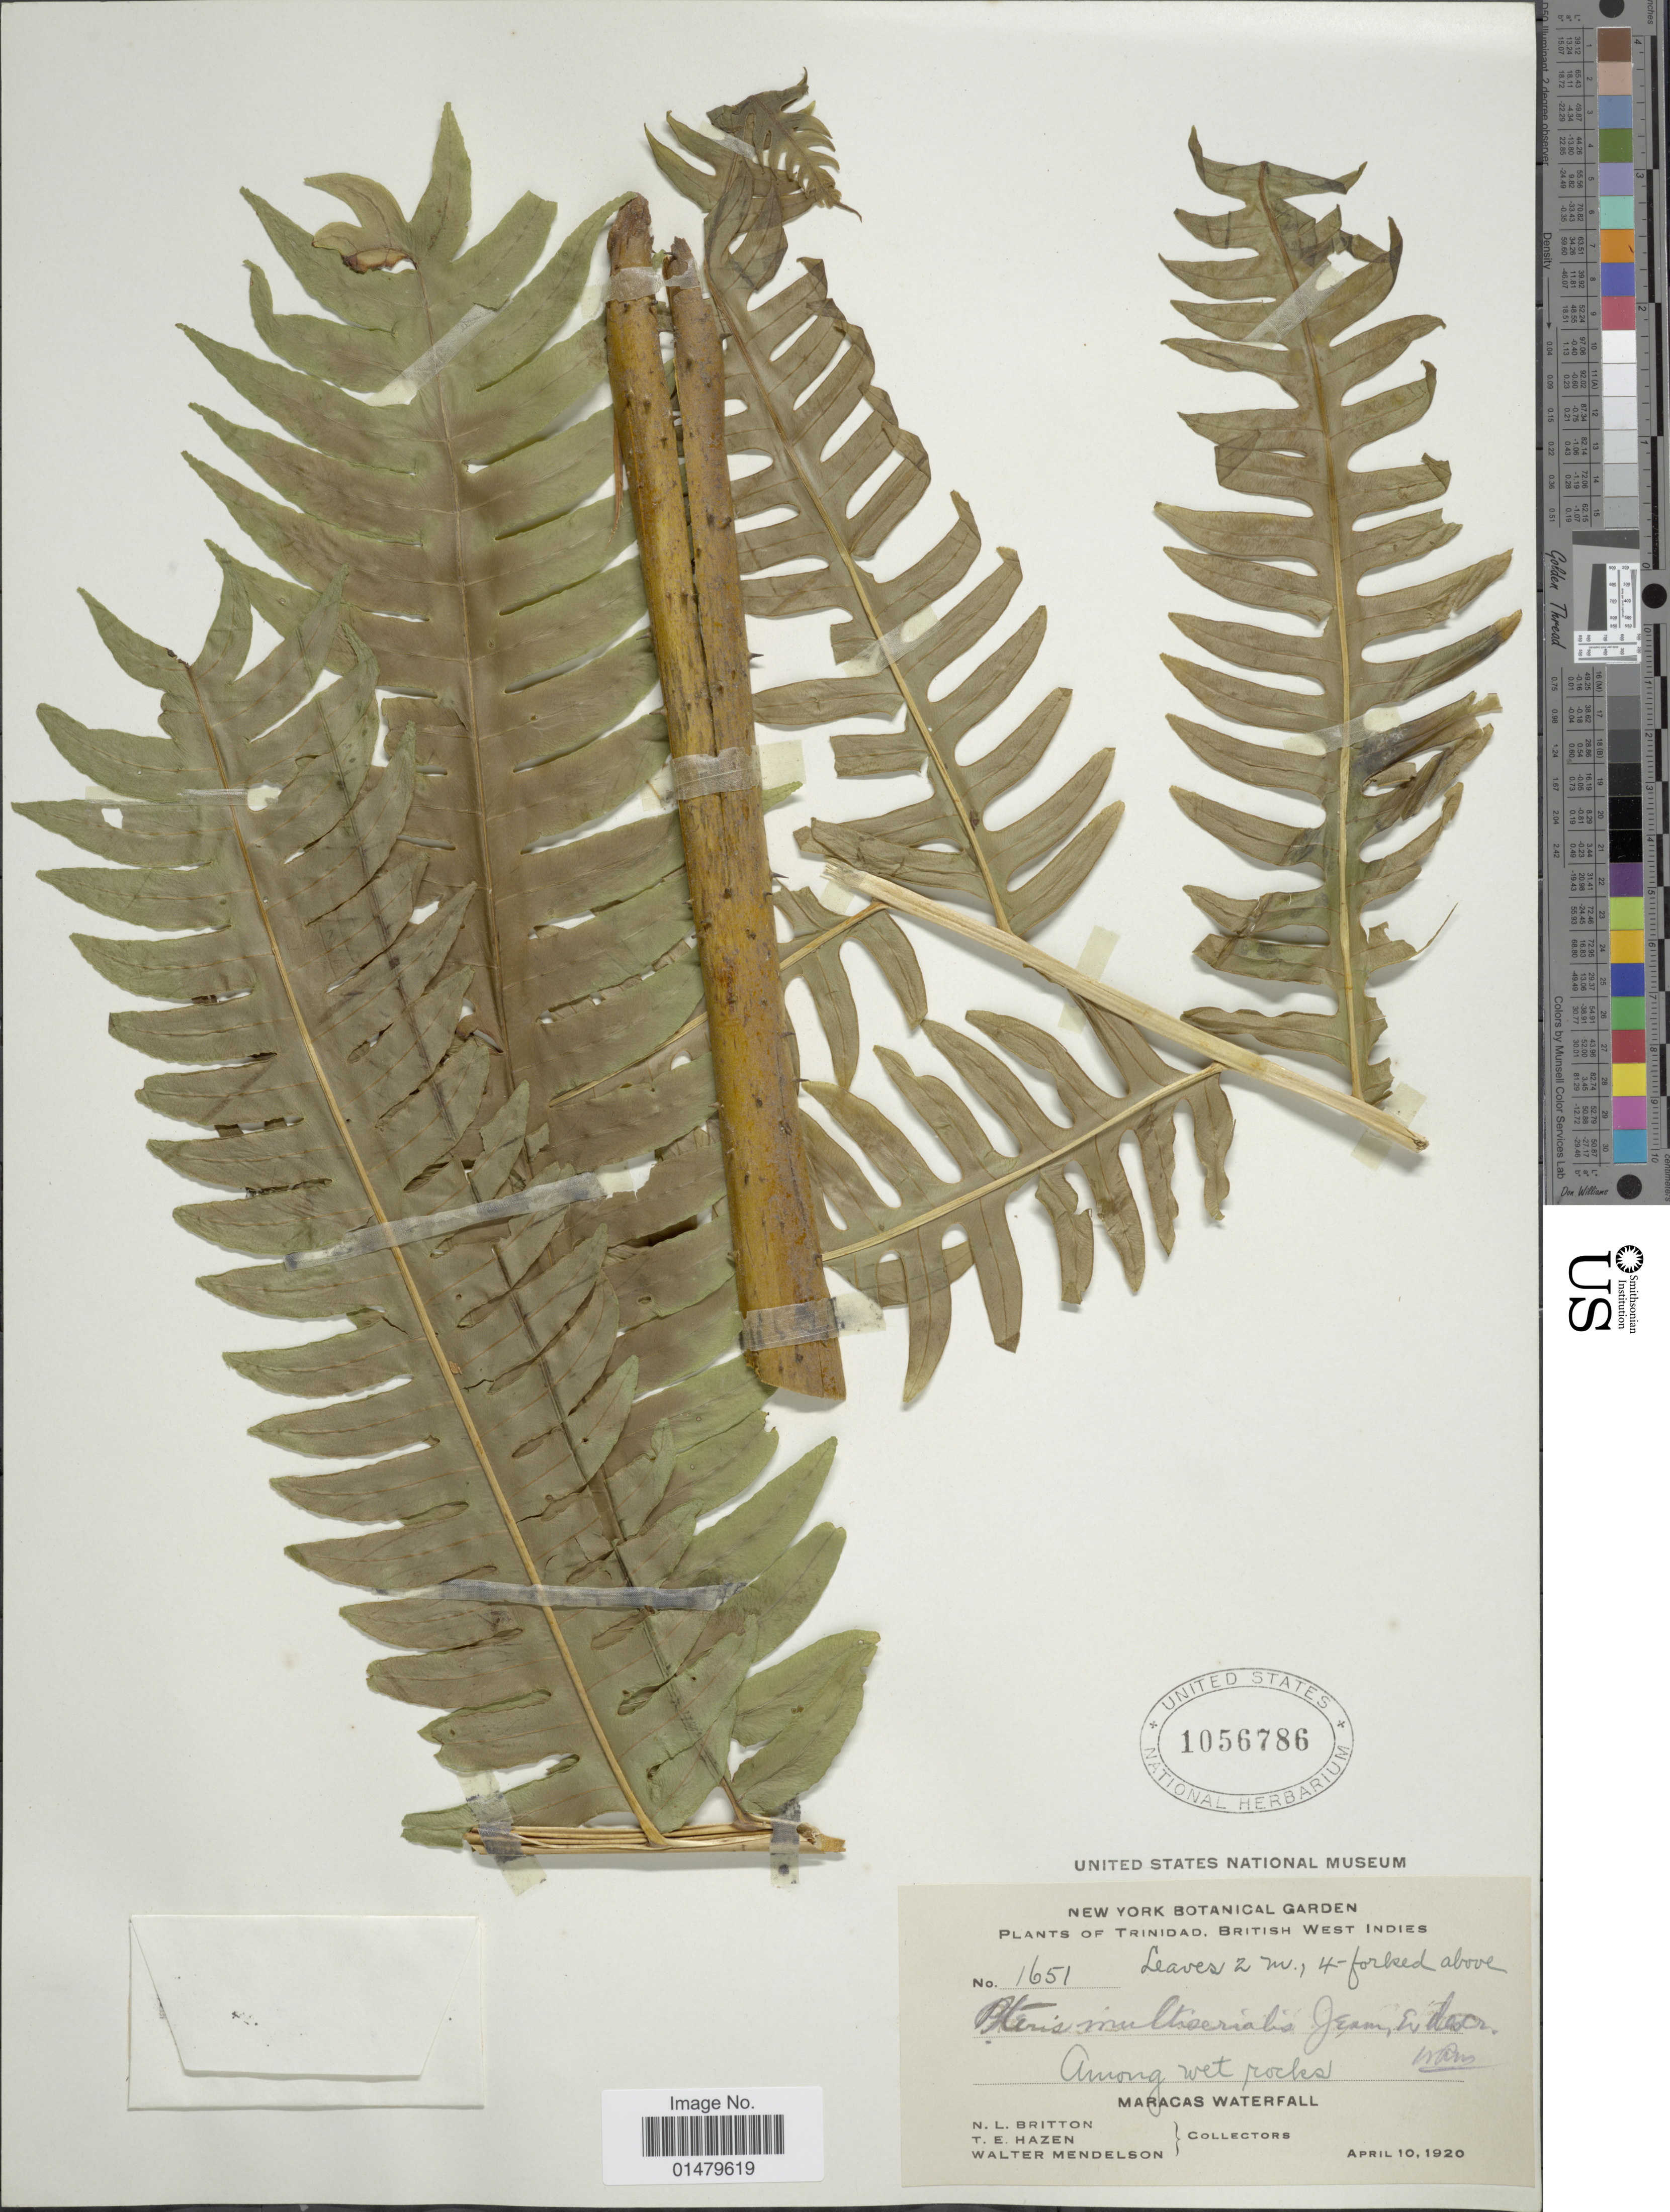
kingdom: Plantae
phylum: Tracheophyta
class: Polypodiopsida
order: Polypodiales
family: Pteridaceae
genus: Pteris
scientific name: Pteris multiserialis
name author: Jenman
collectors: N. Britton, T. E. Hazen & W. Mendelson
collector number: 1651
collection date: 1920-04-10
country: Trinidad and Tobago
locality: Trinidad, British West Indies. Maracas Waterfall.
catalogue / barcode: US 1056786